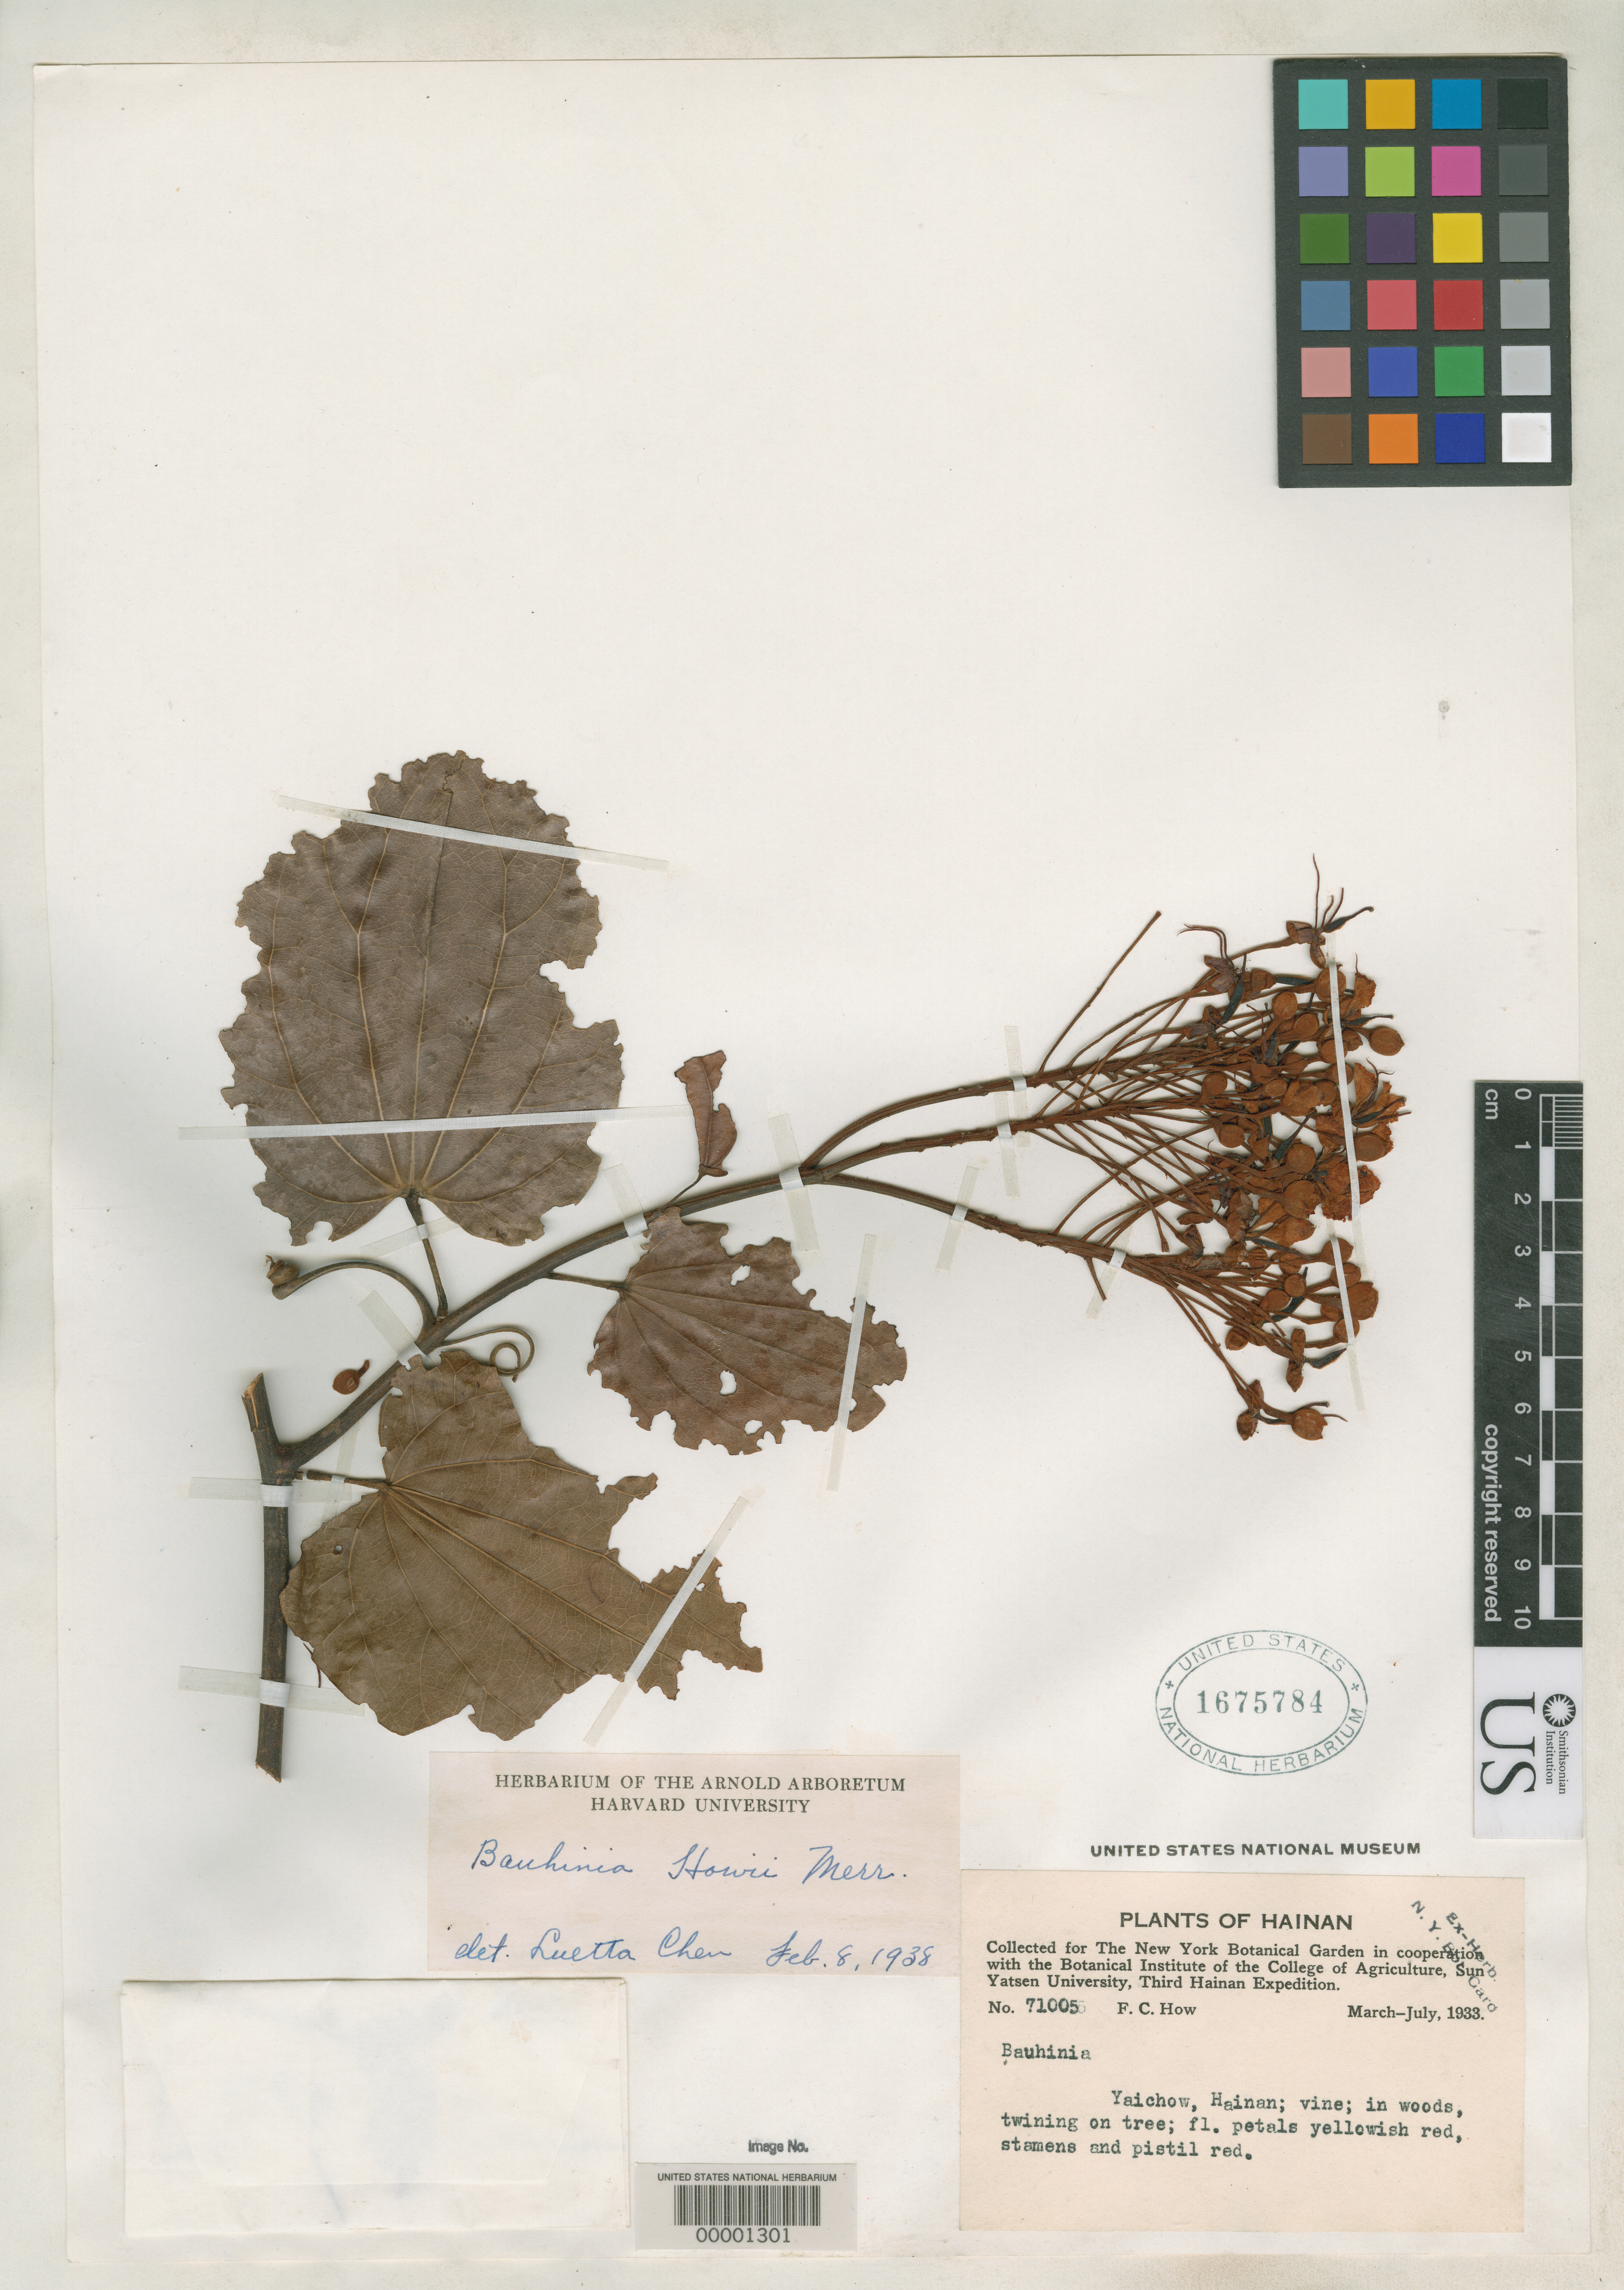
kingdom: Plantae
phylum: Tracheophyta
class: Magnoliopsida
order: Fabales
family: Fabaceae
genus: Bauhinia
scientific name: Bauhinia howii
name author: Merr. & Chun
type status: Isotype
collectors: F. How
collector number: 71005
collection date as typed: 11 Jul 1933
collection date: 1933-07-11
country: China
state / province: Hainan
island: Hainan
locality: Ngai Yuen.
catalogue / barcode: US 1675784